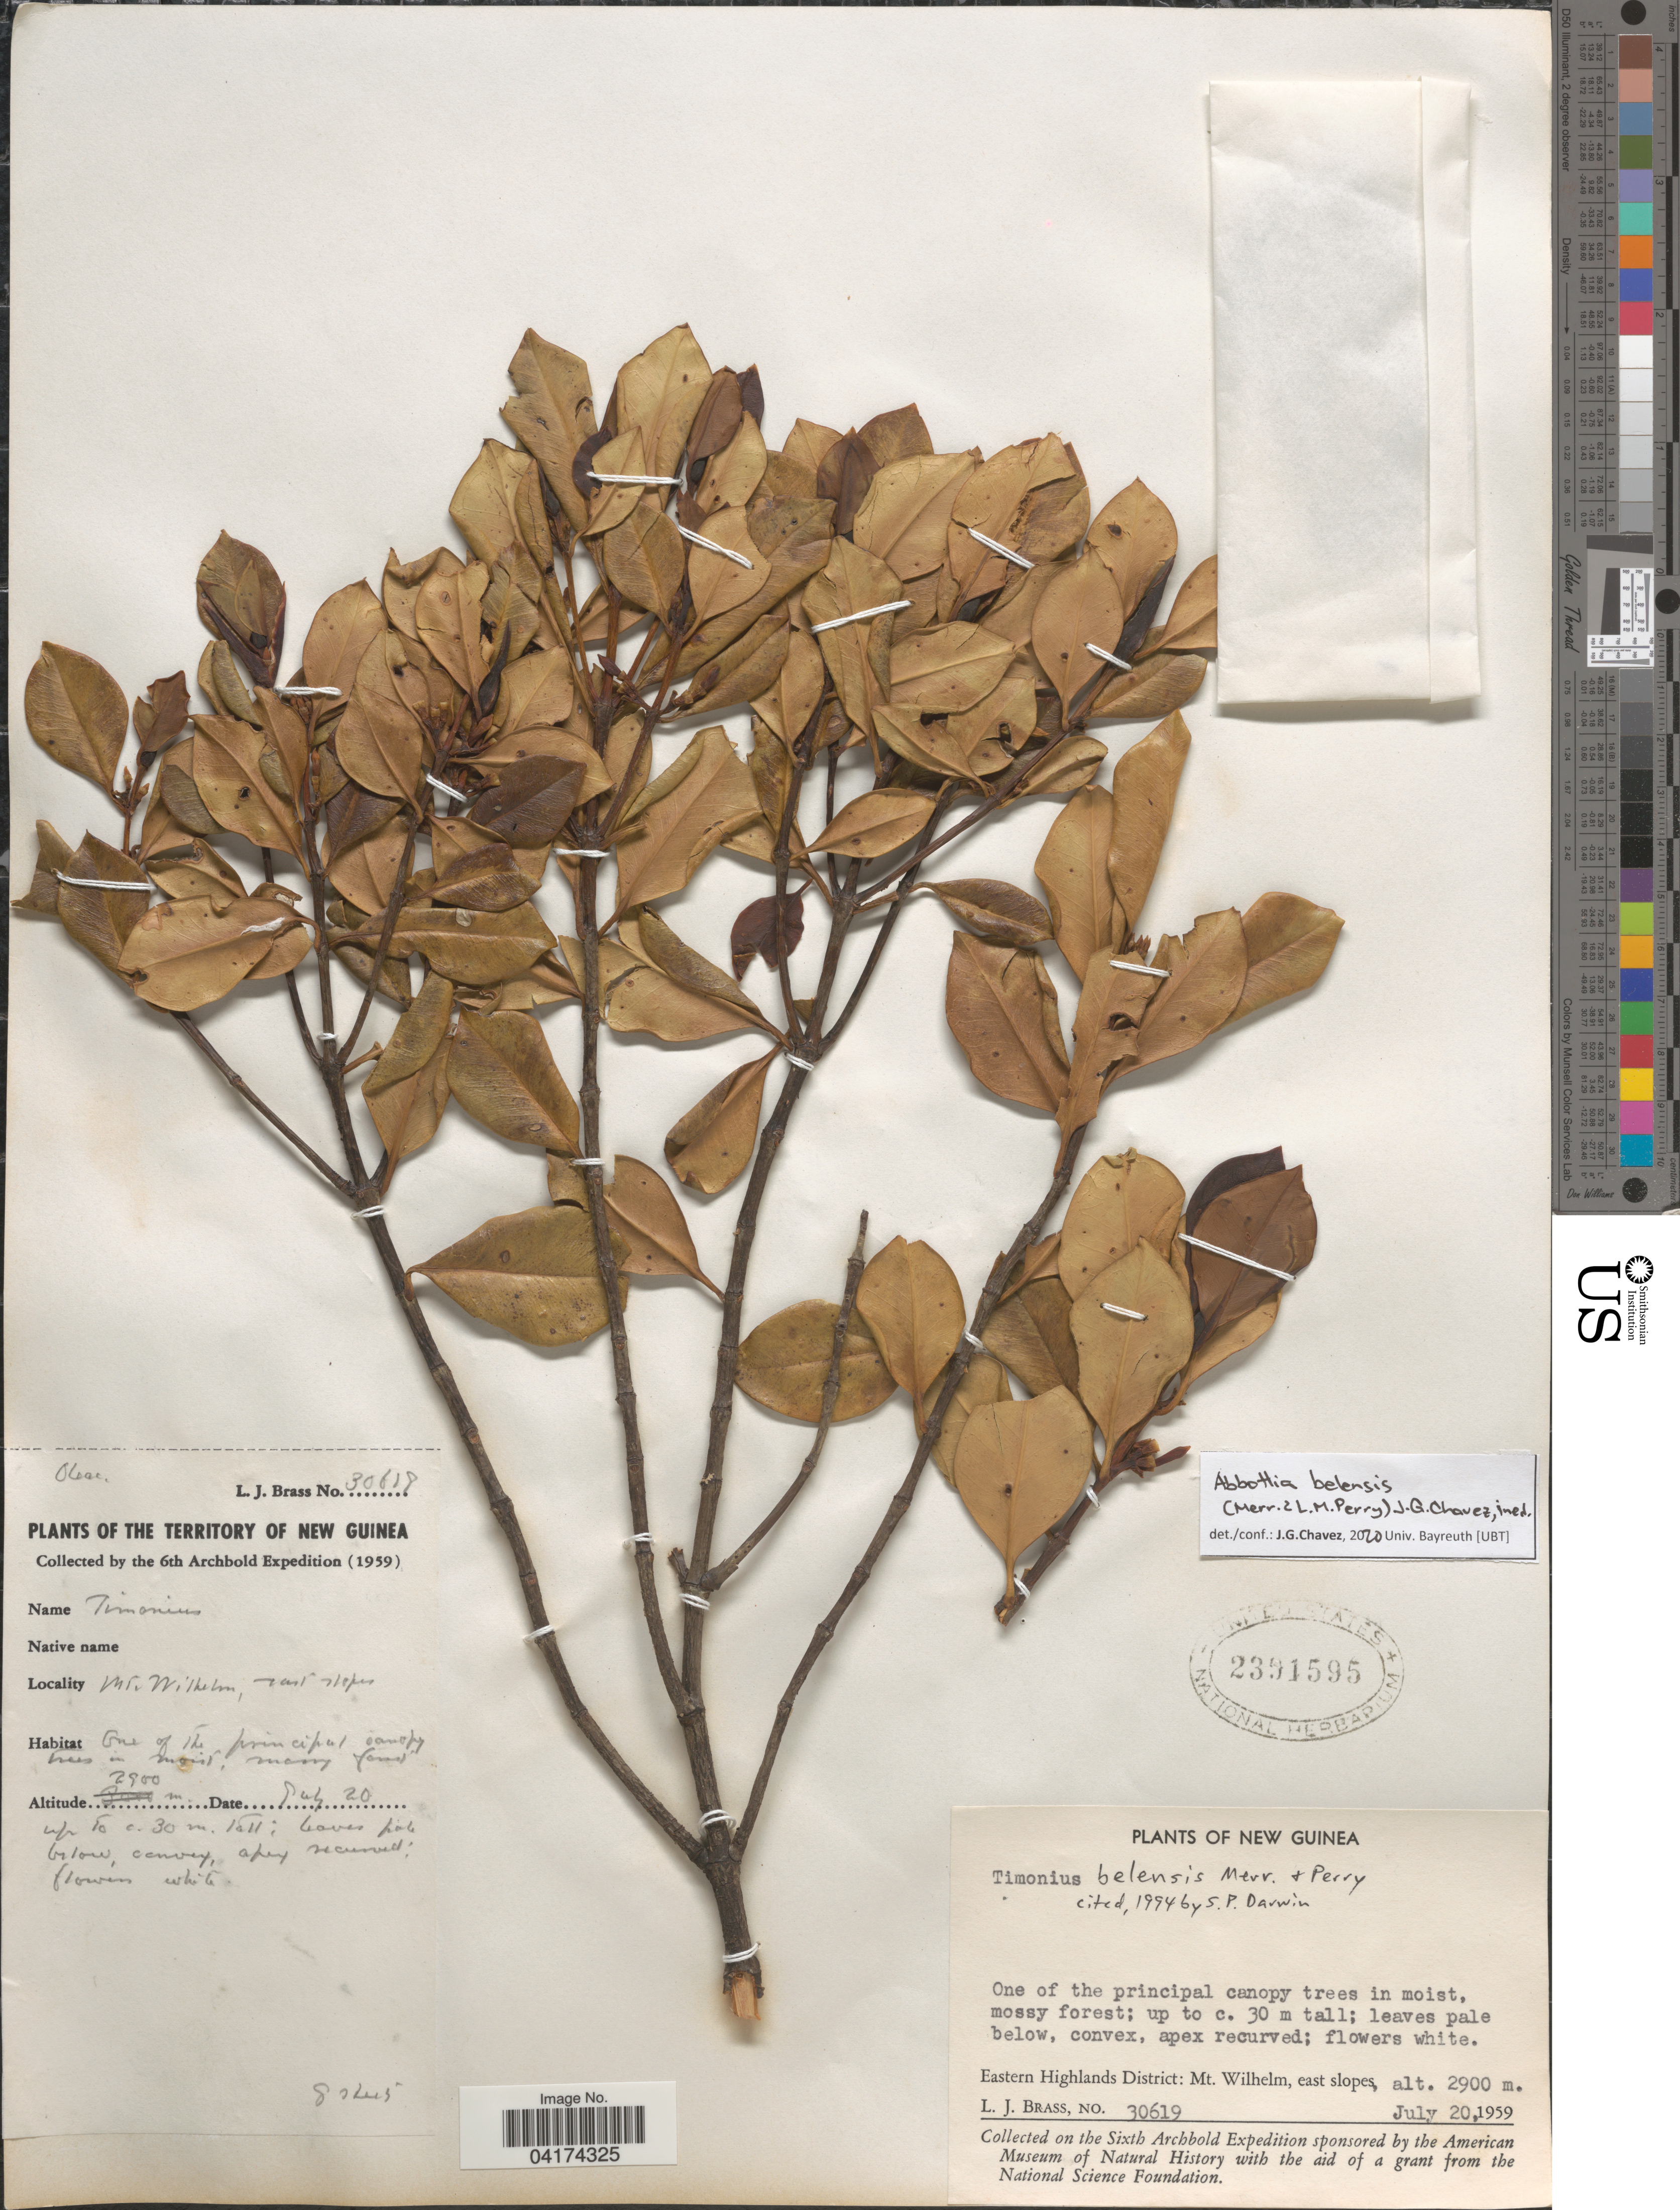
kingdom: Plantae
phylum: Tracheophyta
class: Magnoliopsida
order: Gentianales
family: Rubiaceae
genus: Abbottia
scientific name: Abbottia belensis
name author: (Merr. & L.M. Perry) J.G. Chavez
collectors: L. J. Brass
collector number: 30619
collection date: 1959-07-20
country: Papua New Guinea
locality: New Guinea. Eastern Highlands District: Mt. Wilhelm, east slopes. The Sixth Archbold Expedition. The territory of New Guinea.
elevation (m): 2900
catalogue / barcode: US 2391595